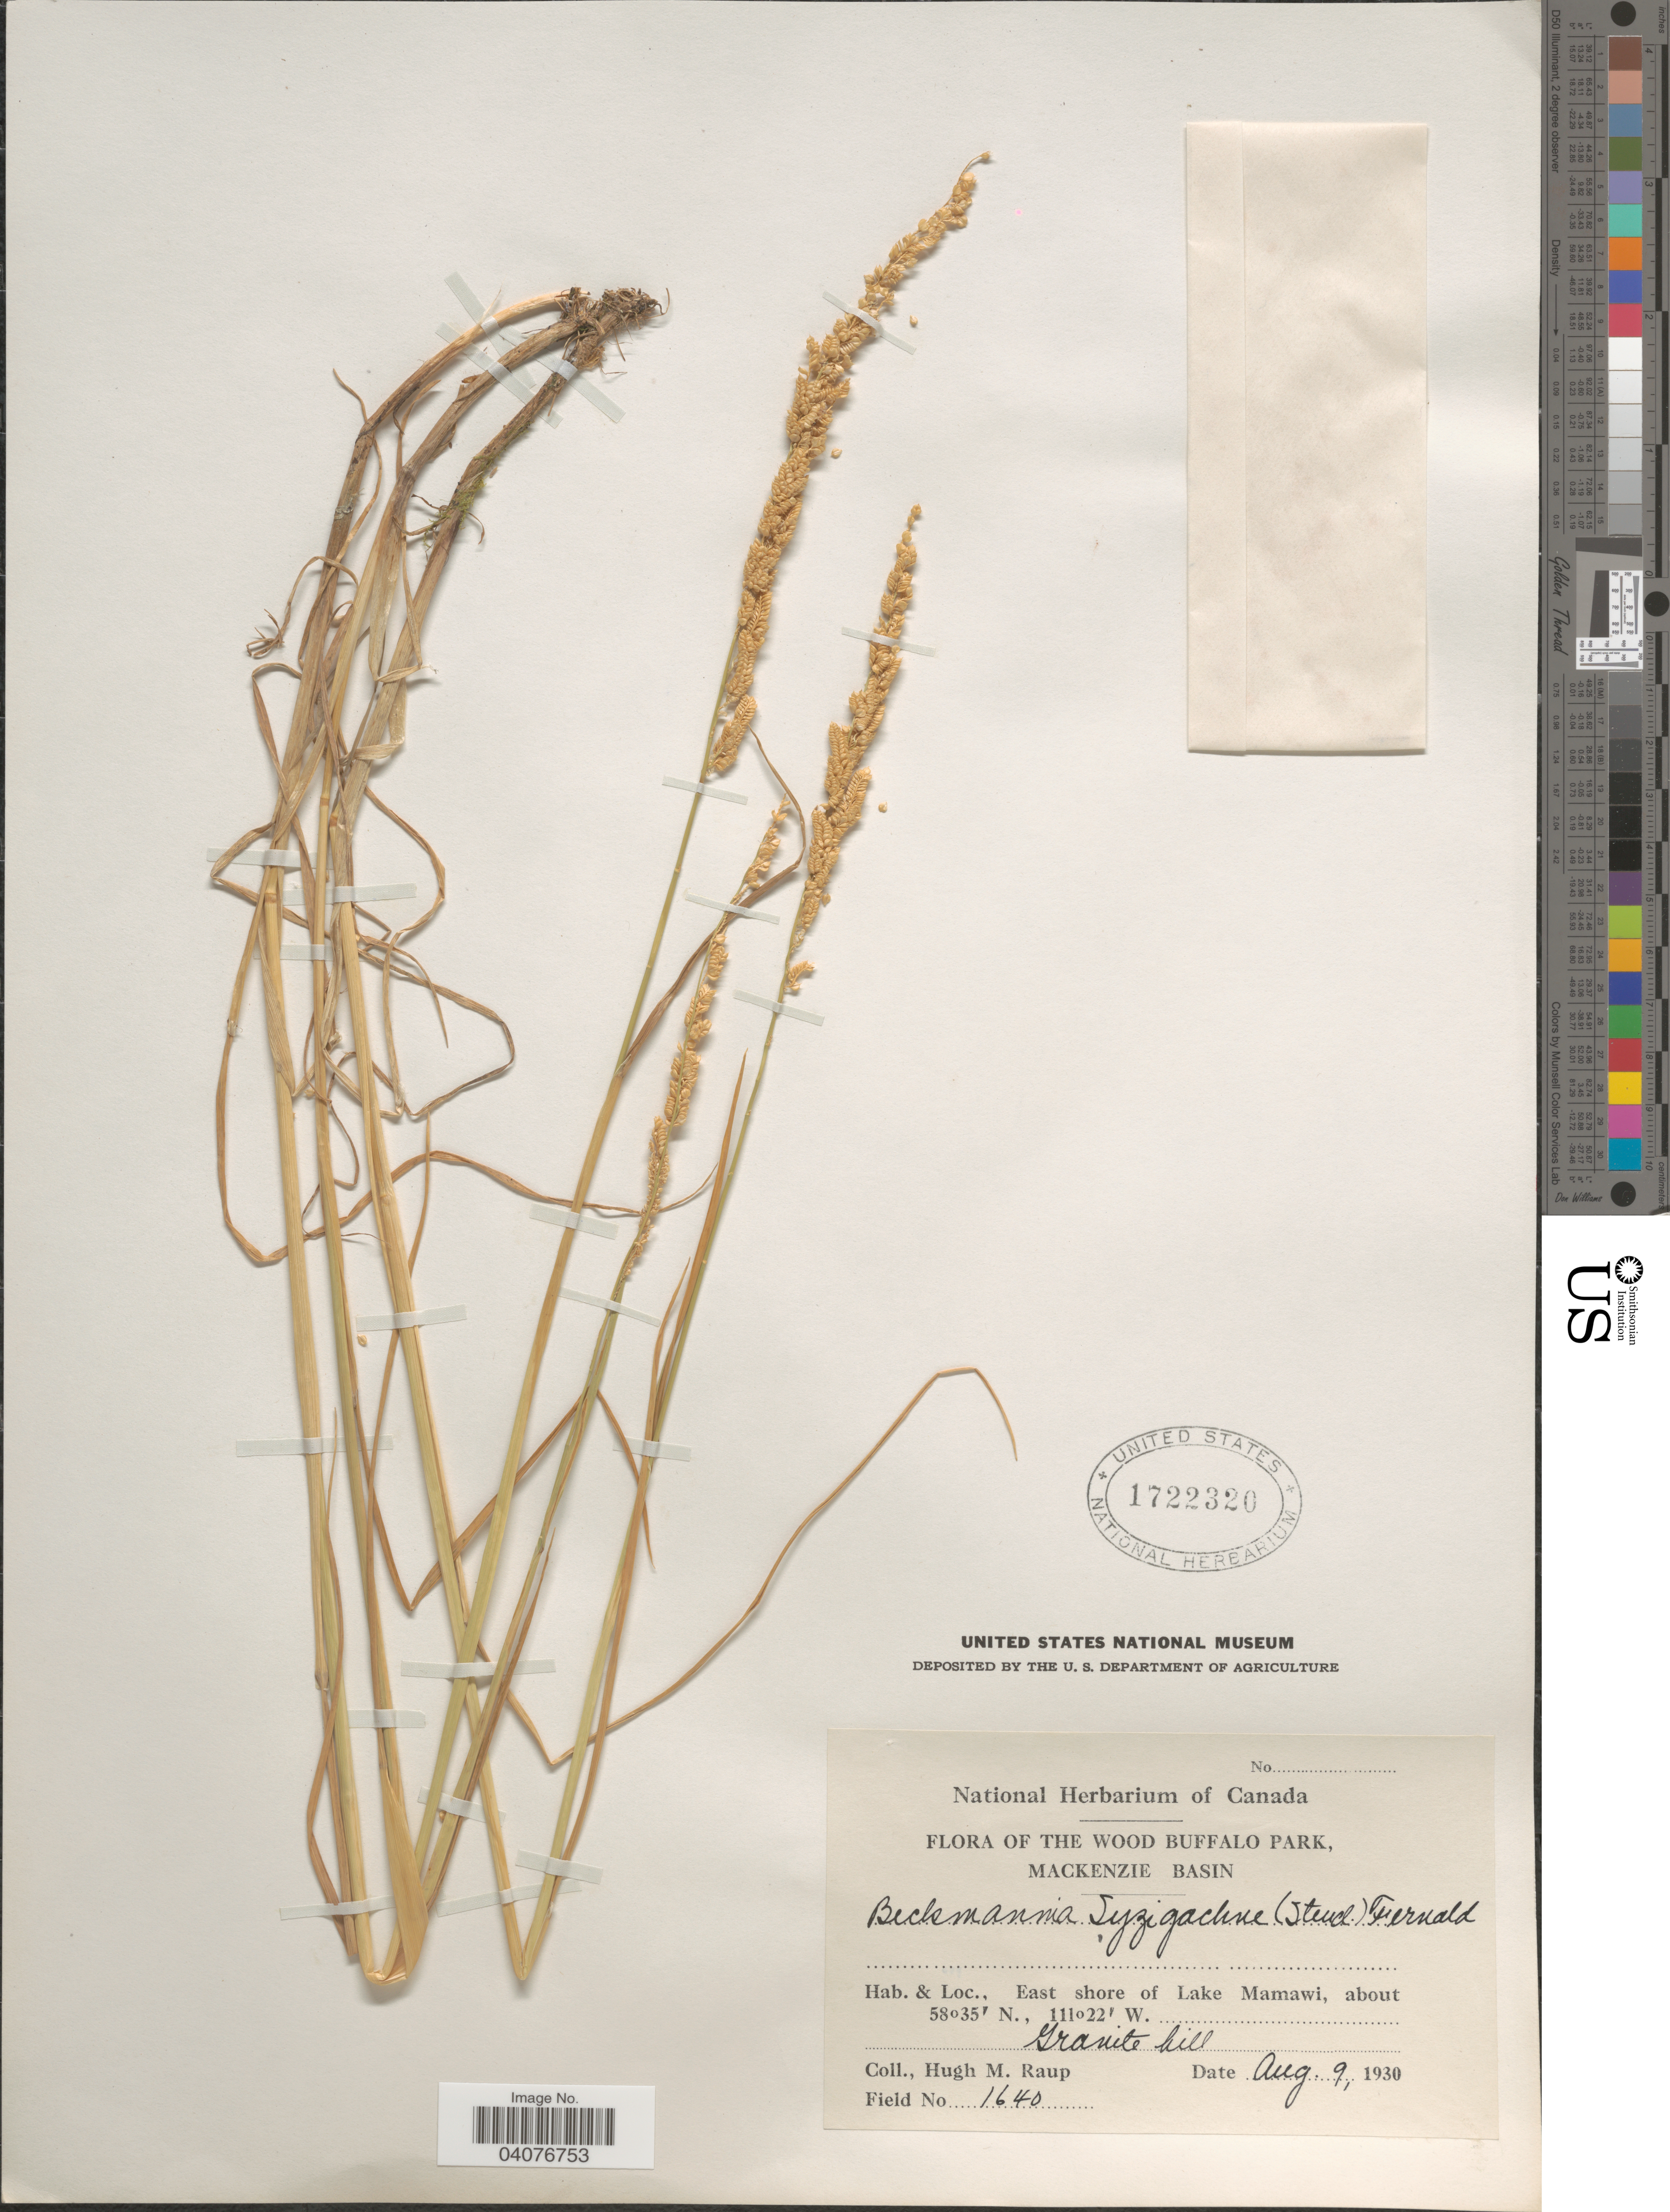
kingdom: Plantae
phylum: Tracheophyta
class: Liliopsida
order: Poales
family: Poaceae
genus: Beckmannia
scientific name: Beckmannia syzigachne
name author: (Steud.) Fernald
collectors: H. Raup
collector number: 1640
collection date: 1930-08-09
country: Canada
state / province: Alberta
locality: The Wood Buffalo Park, Mackenzie Basin. East shore of Lake Mamawi.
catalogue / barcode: US 1722320